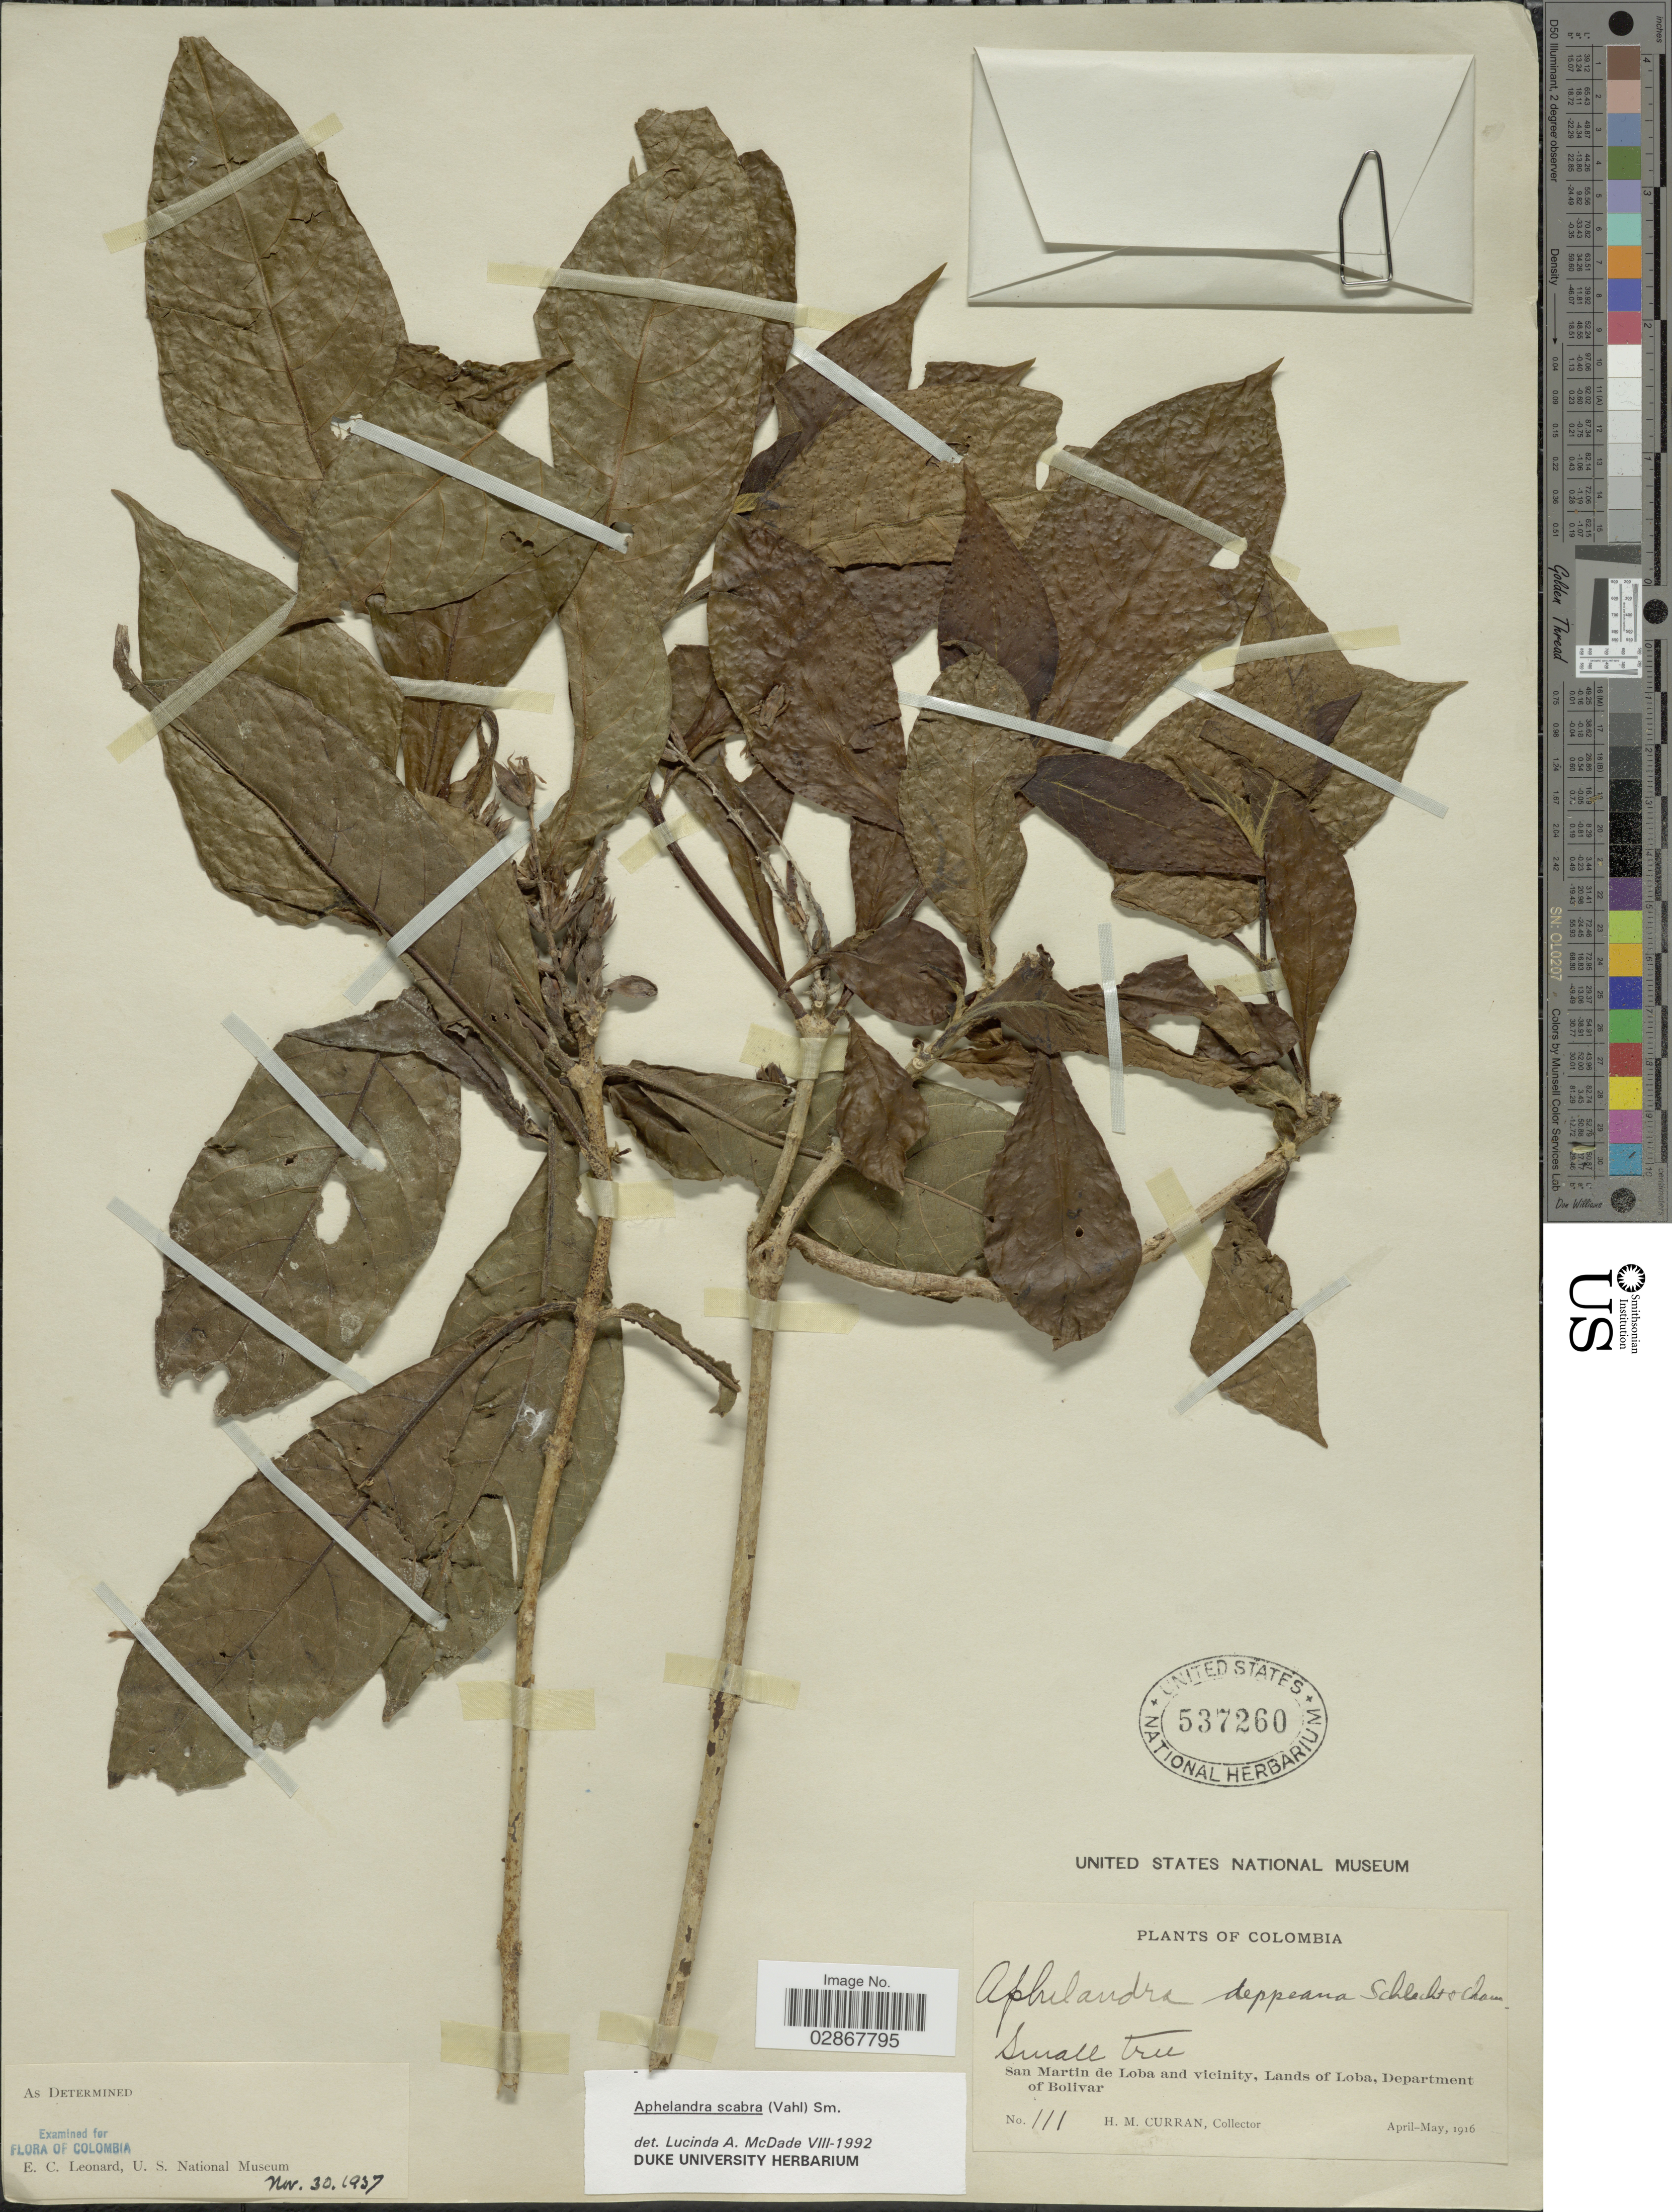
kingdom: Plantae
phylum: Tracheophyta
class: Magnoliopsida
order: Lamiales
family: Acanthaceae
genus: Aphelandra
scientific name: Aphelandra scabra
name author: (Vahl) Sm.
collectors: H. M. Curran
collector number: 111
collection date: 1916-04/1916-05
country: Colombia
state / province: Bolívar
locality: San Martin de Loba and vicinity, Lands of Loba, Department of Bolivar.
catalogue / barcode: US 537260